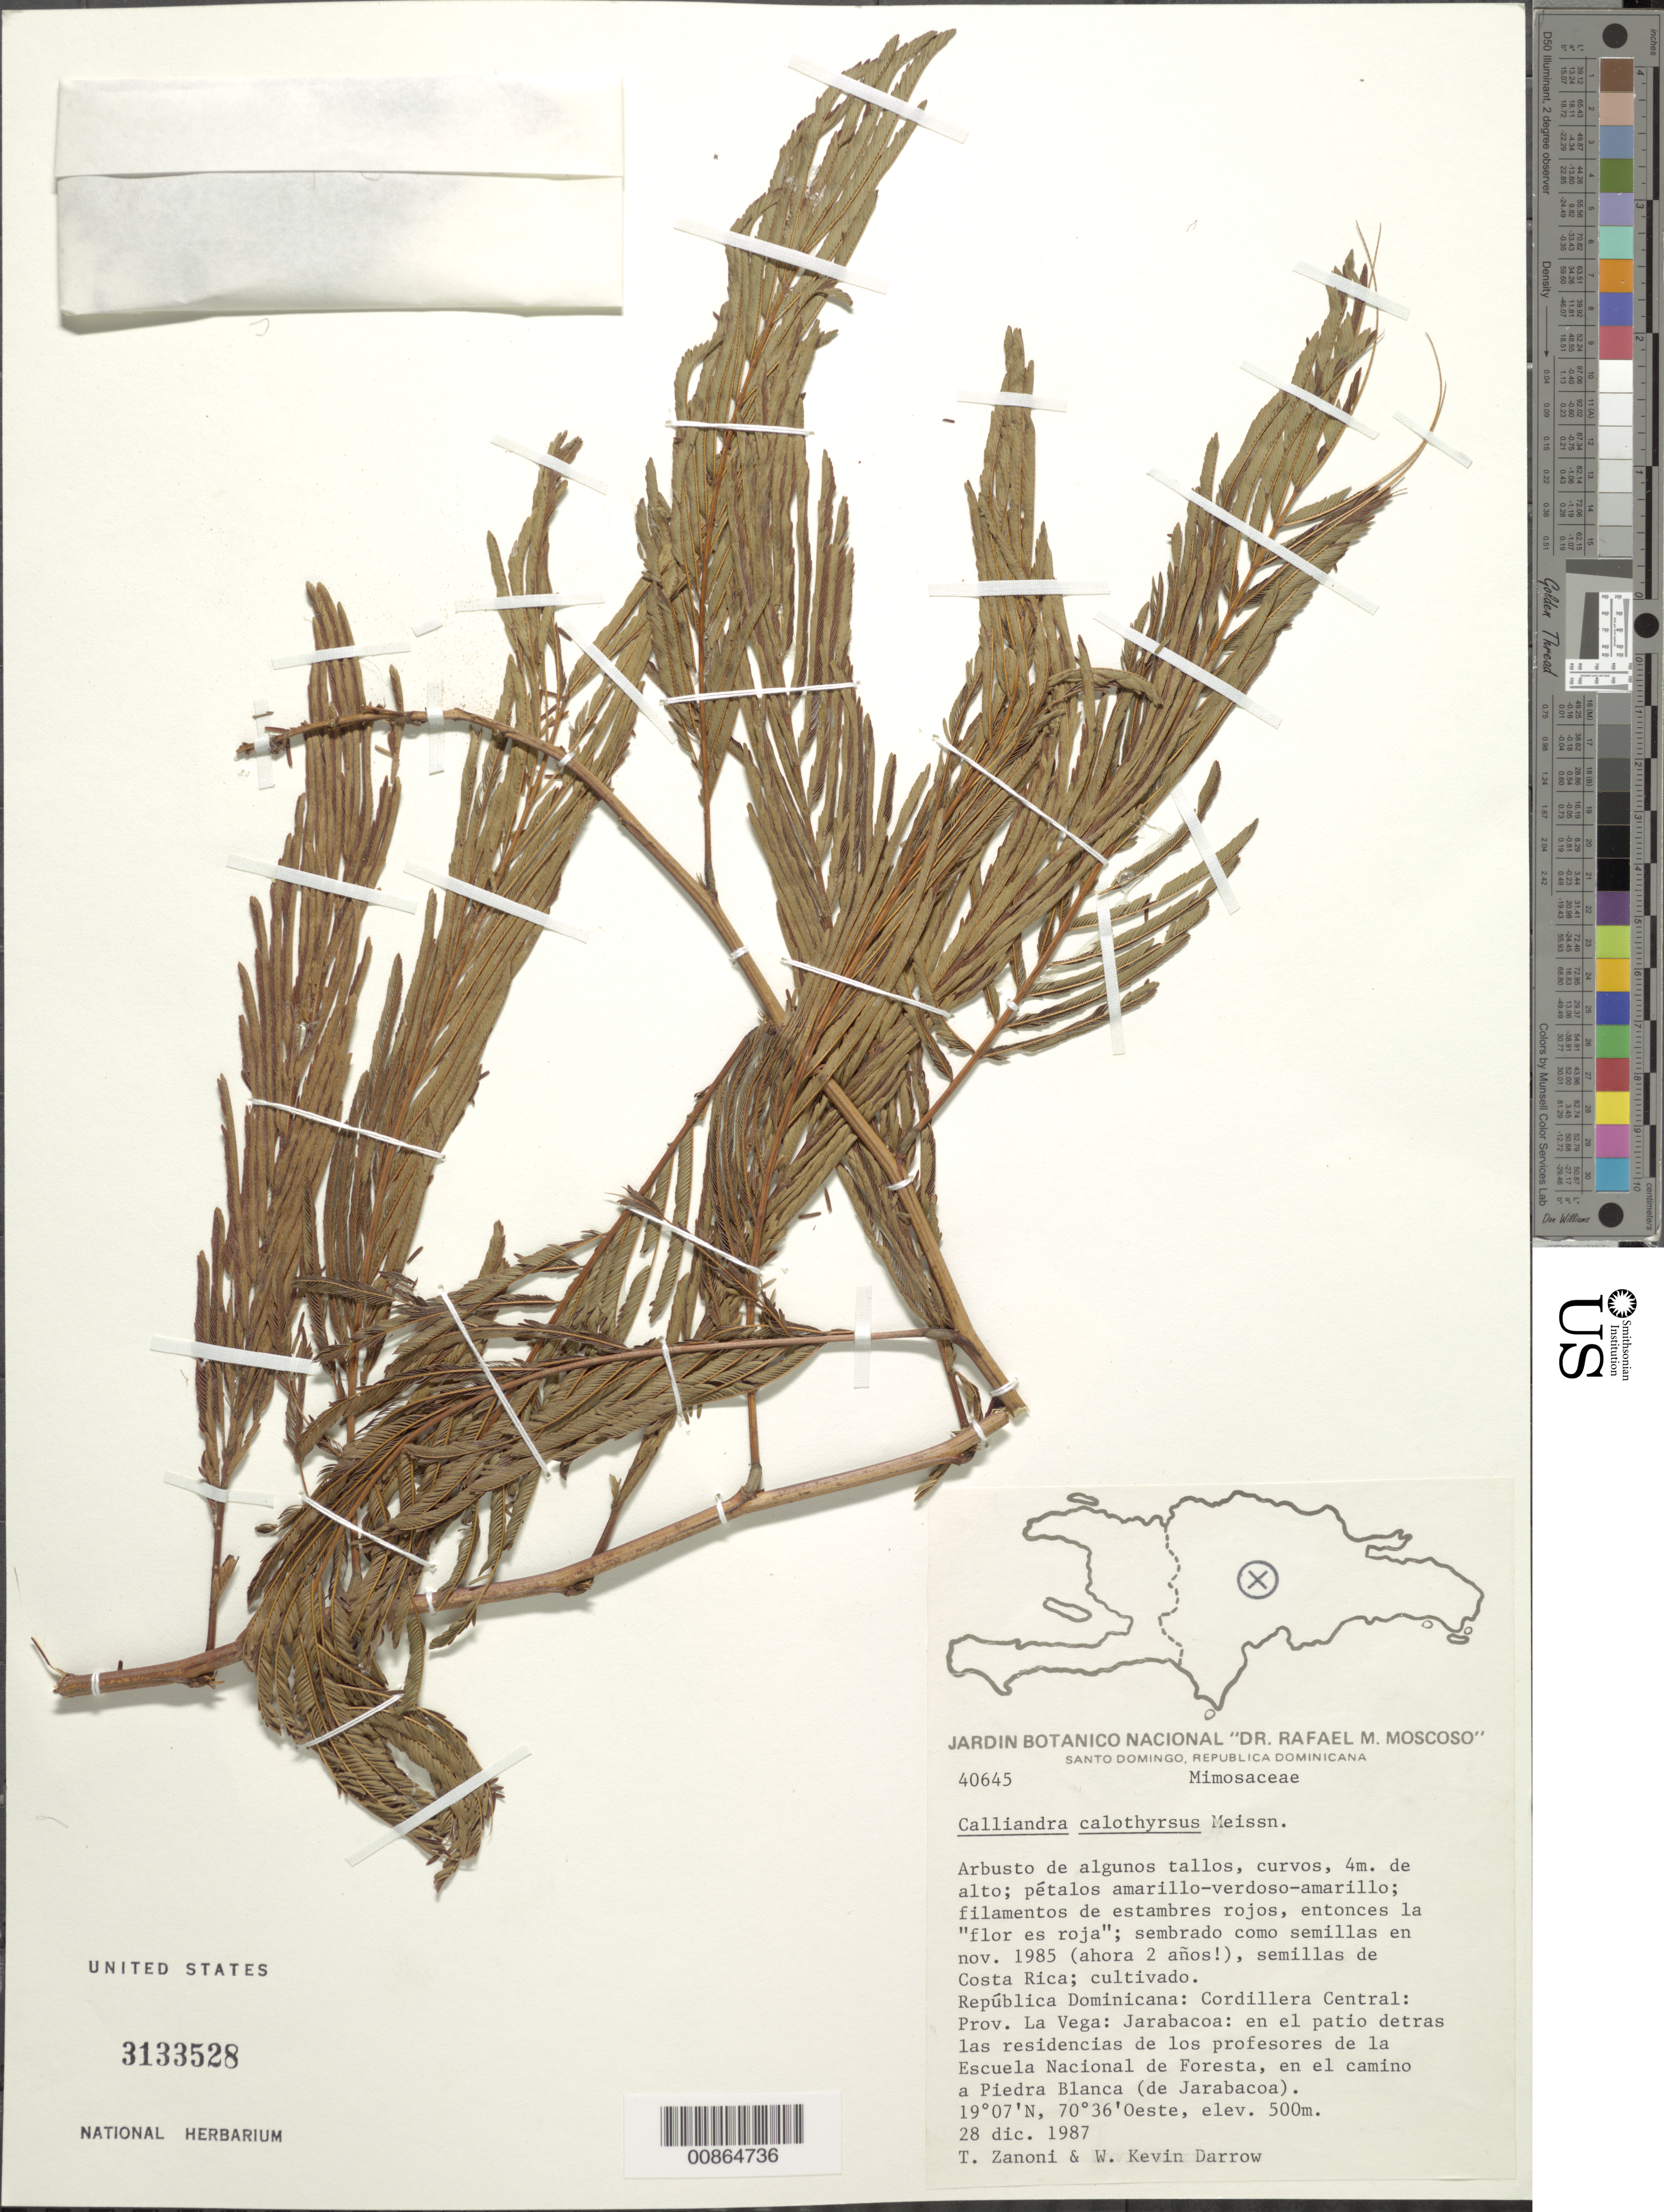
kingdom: Plantae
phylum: Tracheophyta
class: Magnoliopsida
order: Fabales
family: Fabaceae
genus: Calliandra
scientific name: Calliandra calothyrsus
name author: Meisn.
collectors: T. A. Zanoni & W. Darrow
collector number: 40645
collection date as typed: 28 Dec 1987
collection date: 1987-12-28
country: Dominican Republic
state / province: La Vega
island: Hispaniola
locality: Cordillera Central: Jarabacoa: en el patio detras las residencias de los profesores de la Escuela Nacional de Foresta, en el camino a Piedra Blanca (de Jarabacoa).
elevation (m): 500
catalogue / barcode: US 3133528